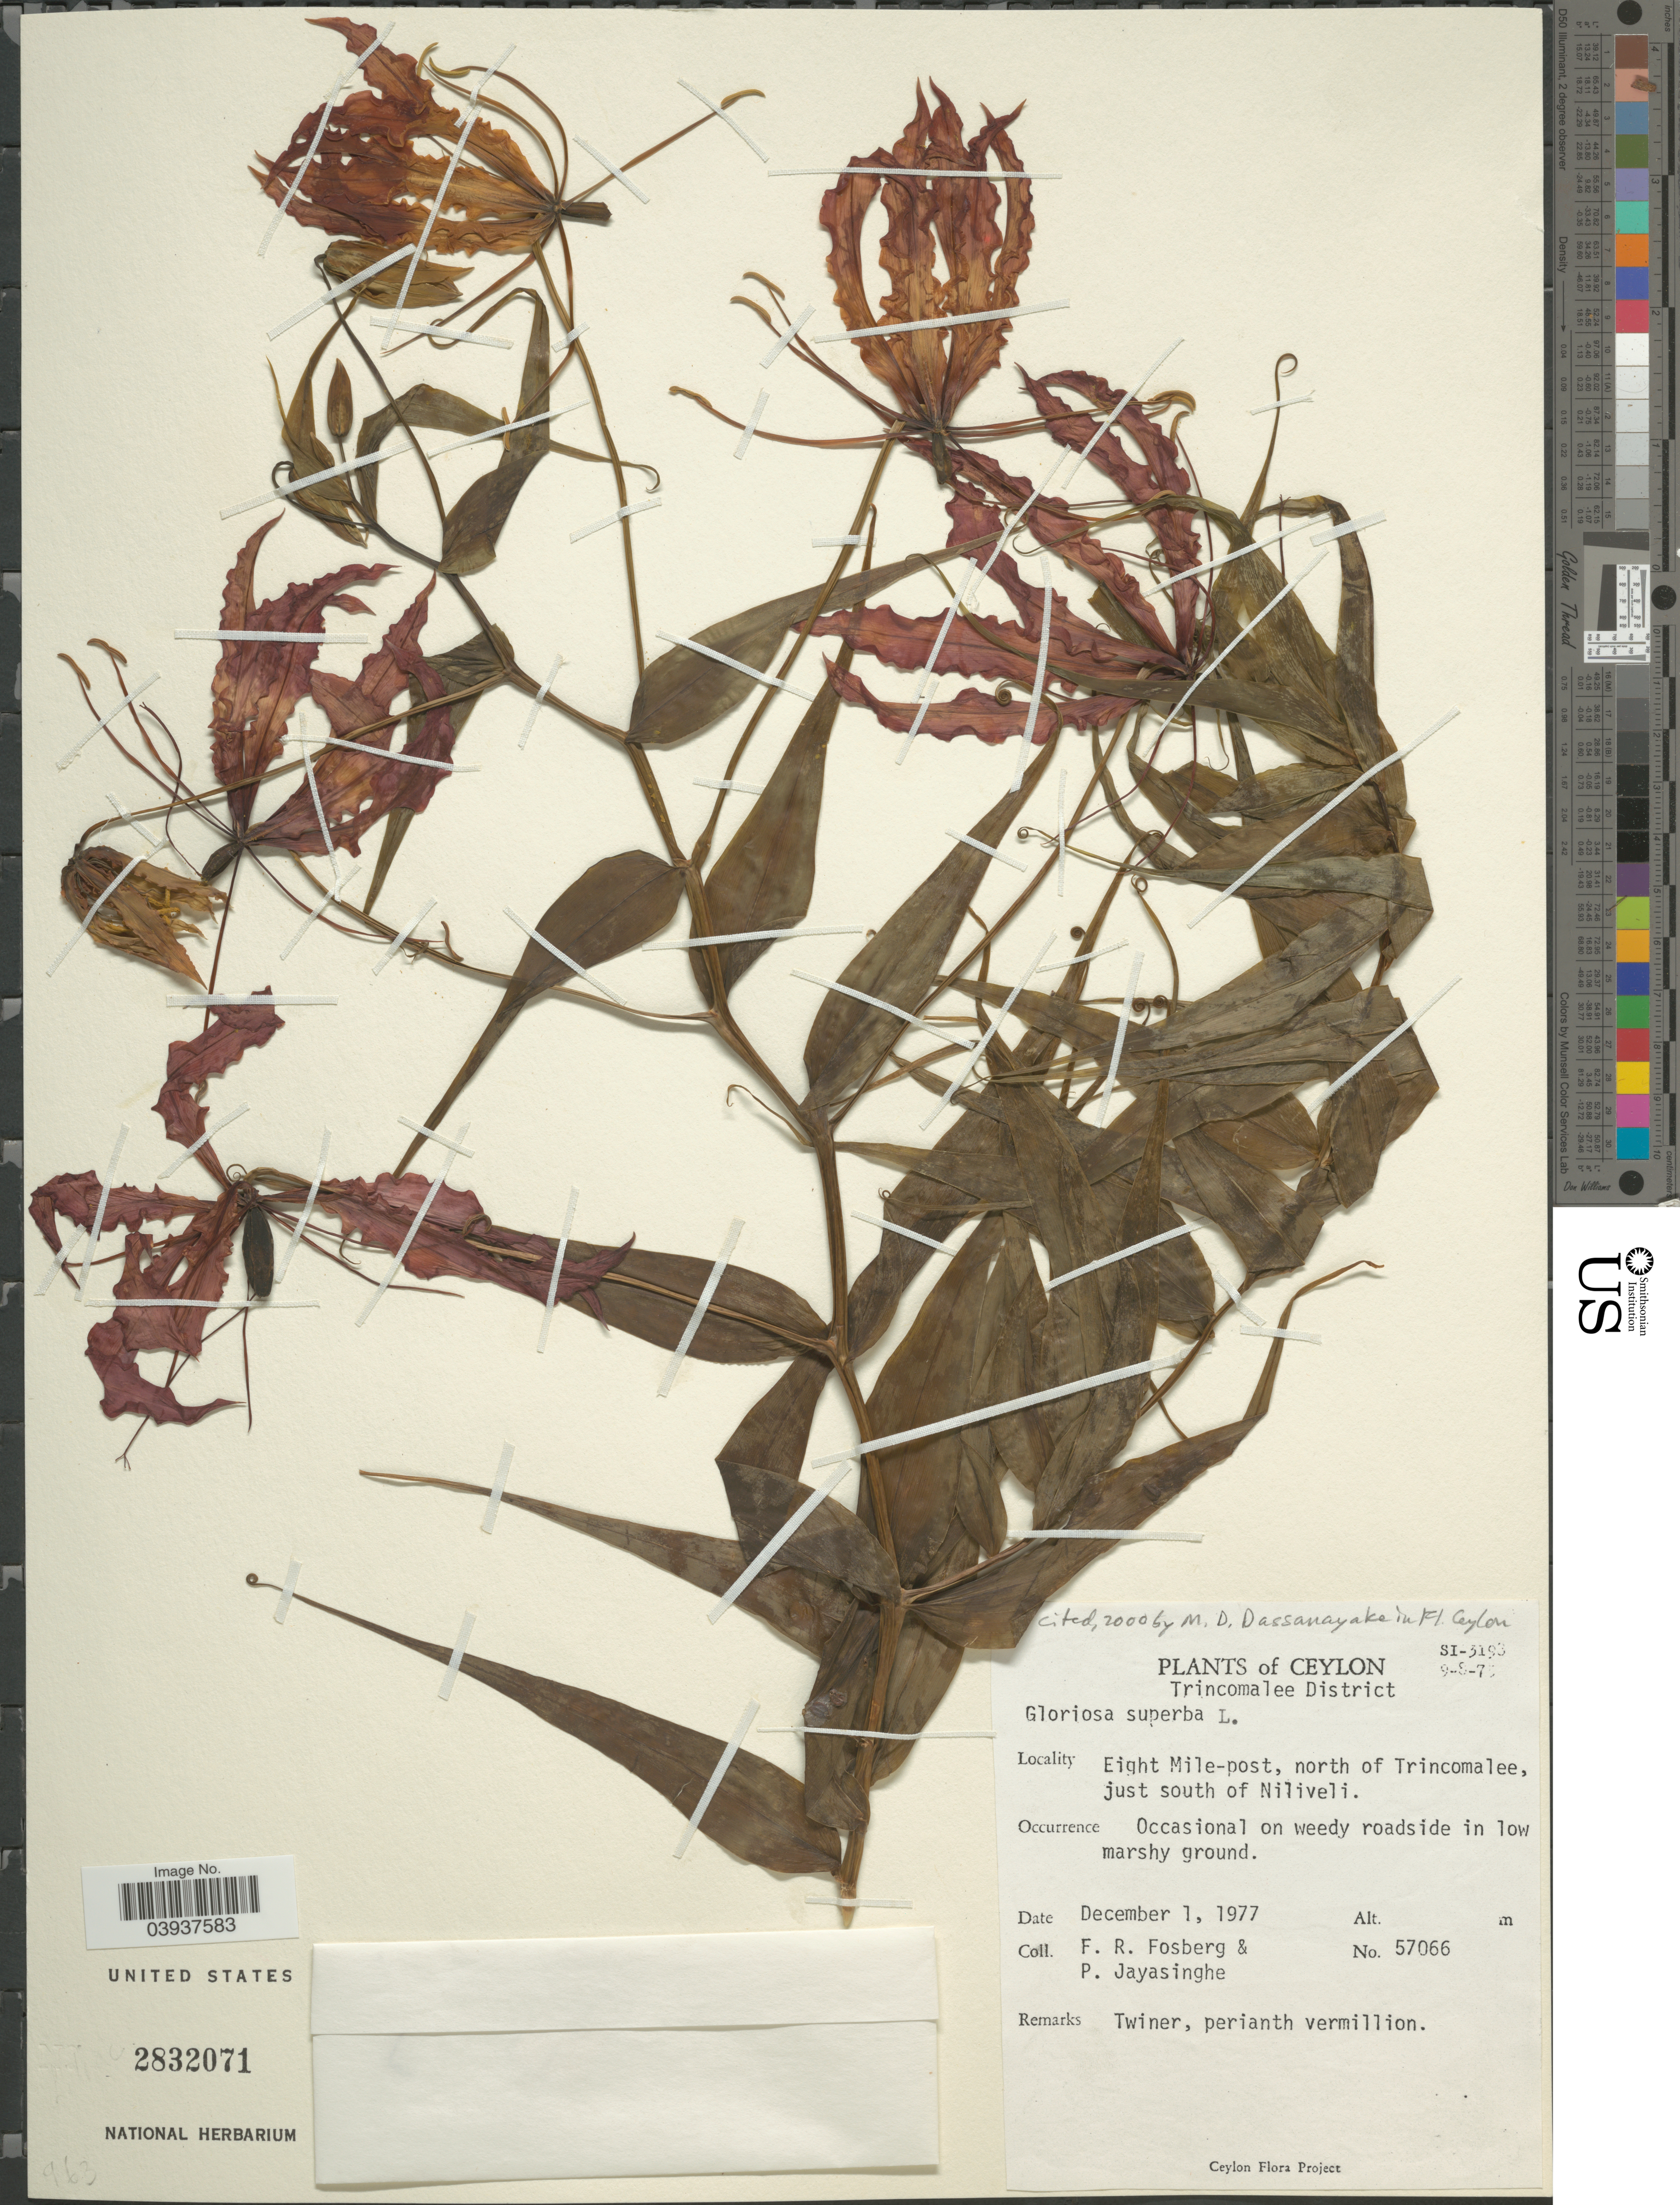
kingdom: Plantae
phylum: Tracheophyta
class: Liliopsida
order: Liliales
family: Colchicaceae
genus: Gloriosa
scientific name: Gloriosa superba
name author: L.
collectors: F. R. Fosberg & P. Jayasinghe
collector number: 57066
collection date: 1977-12-01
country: Sri Lanka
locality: Ceylon. Trincomalee District. Eight Mile-post, north of Trincomalee, just south of Niliveli.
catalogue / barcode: US 2832071